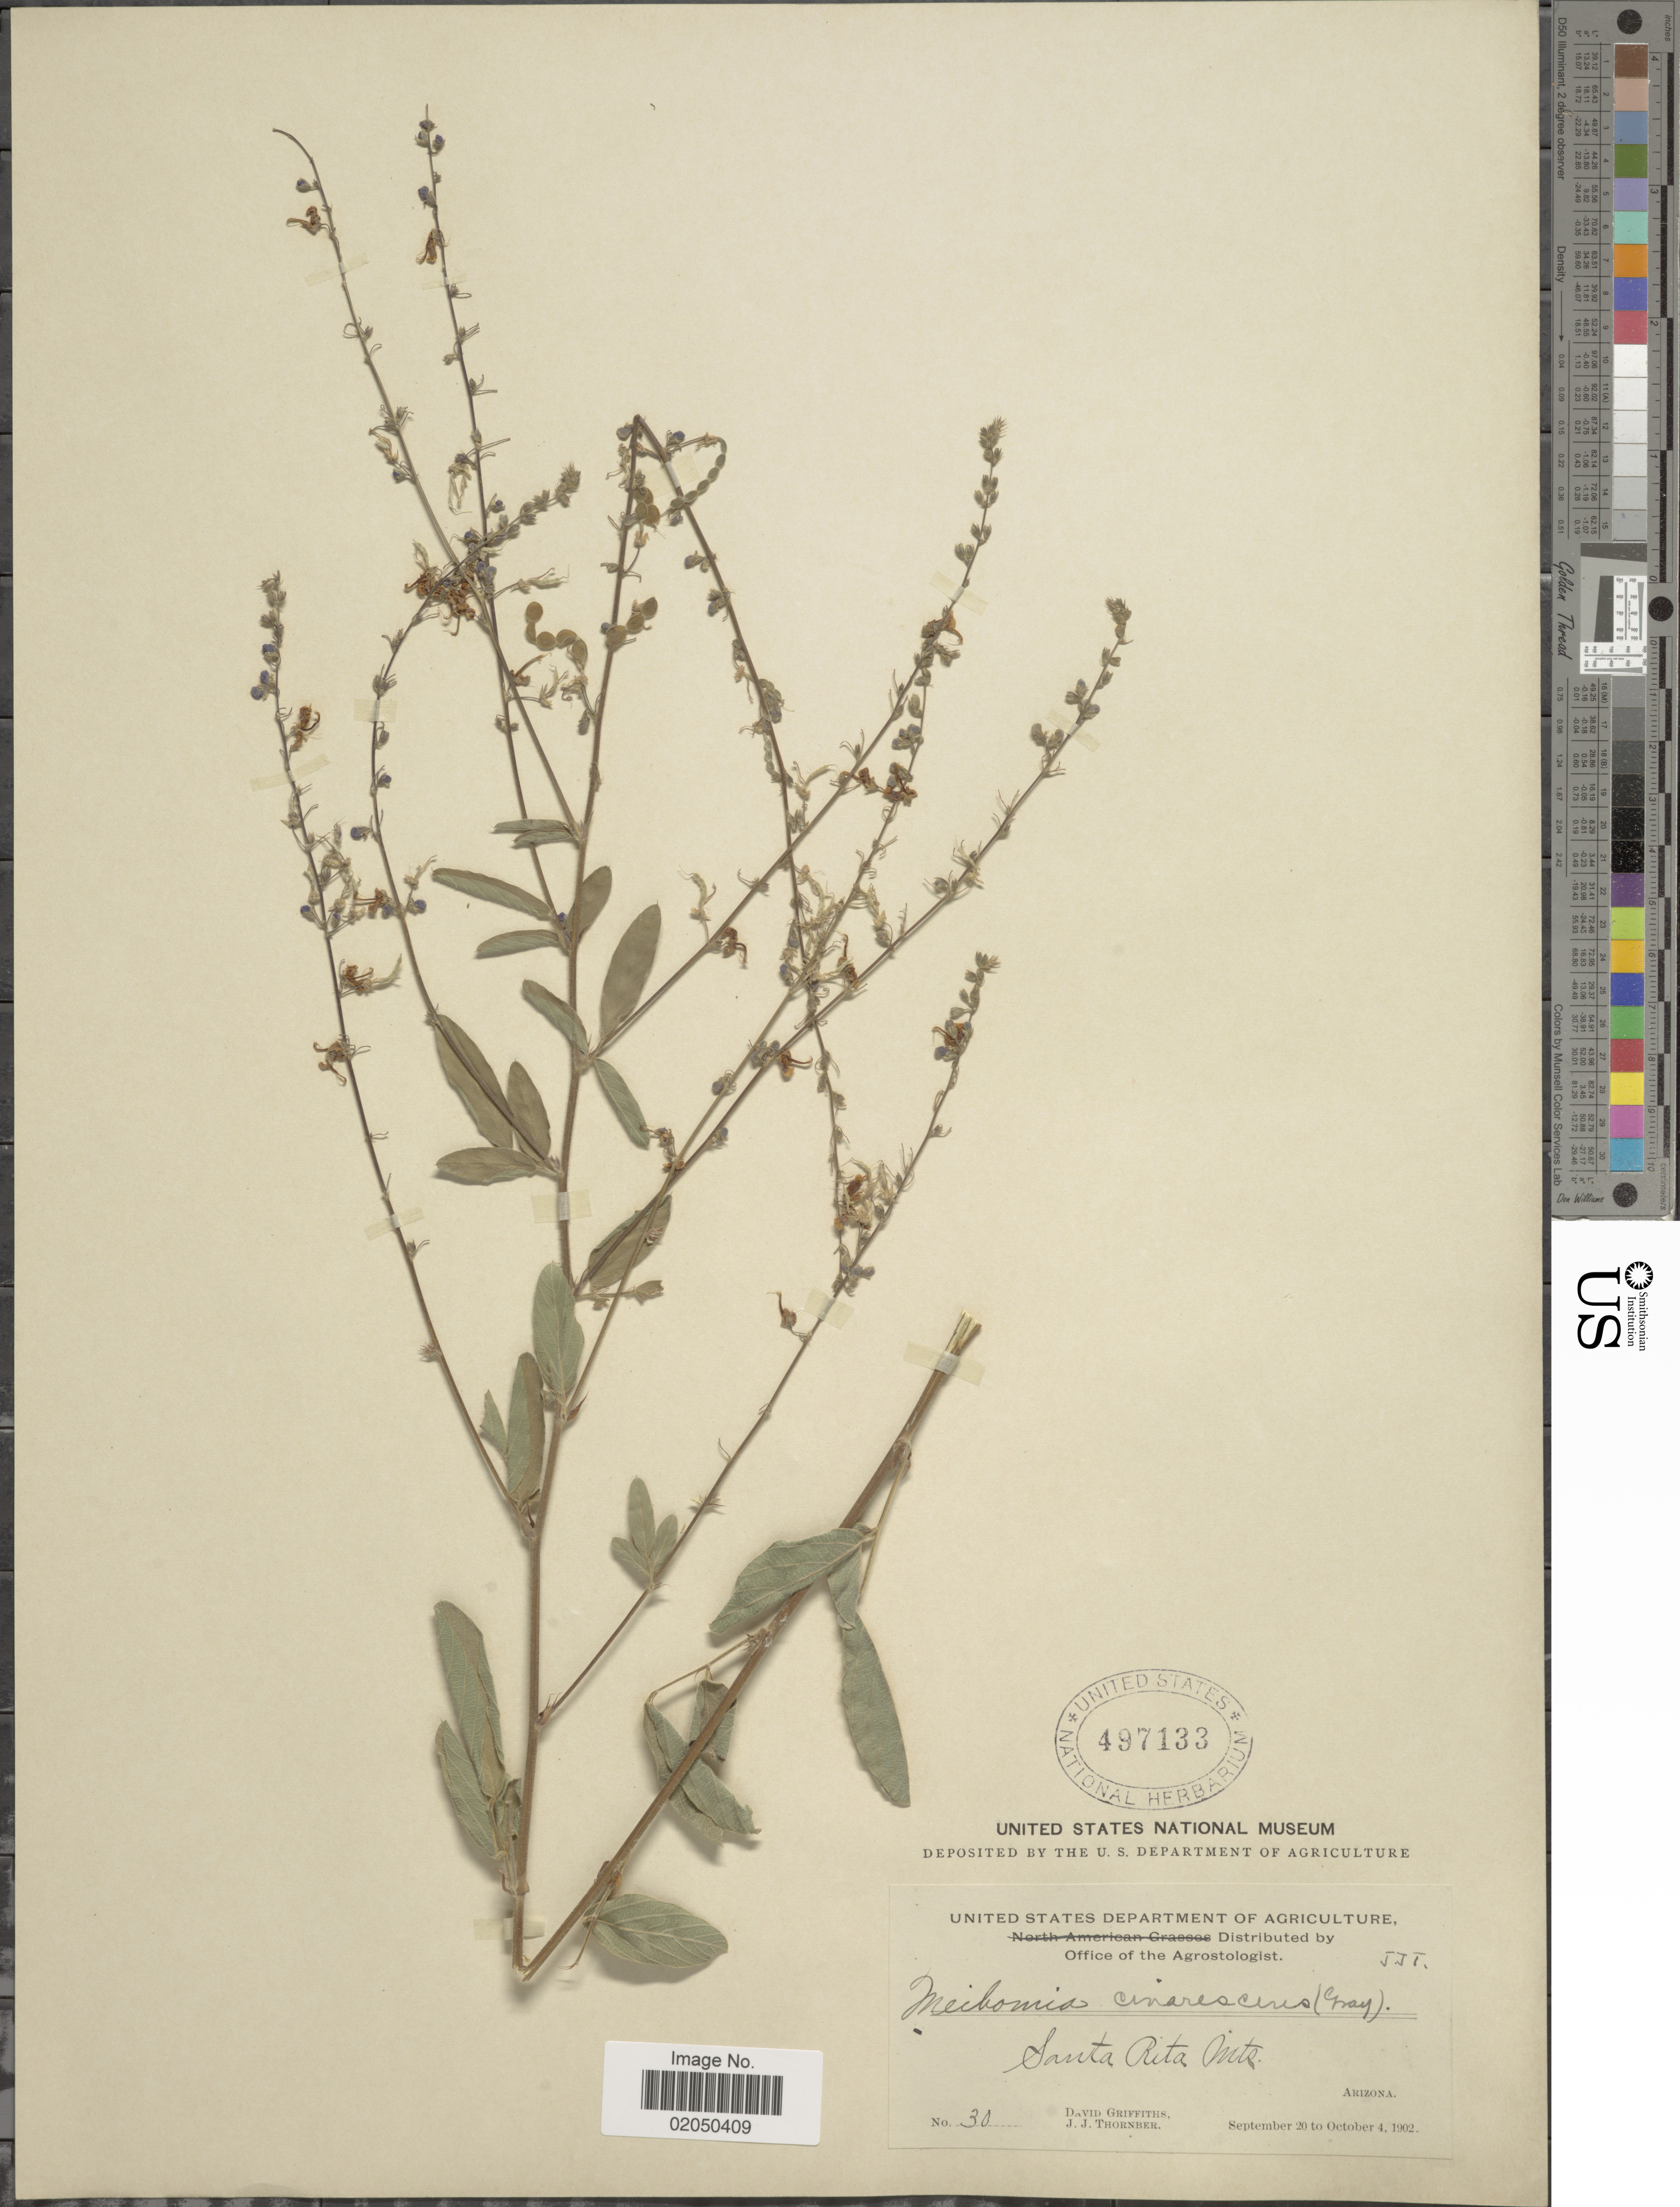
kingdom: Plantae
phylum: Tracheophyta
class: Magnoliopsida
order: Fabales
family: Fabaceae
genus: Desmodium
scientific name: Desmodium cinerascens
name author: A. Gray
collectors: D. Griffiths & J. Thornber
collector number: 30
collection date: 1902-09-20/1902-10-04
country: United States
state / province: Arizona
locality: Santa Rita Mts.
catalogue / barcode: US 497133